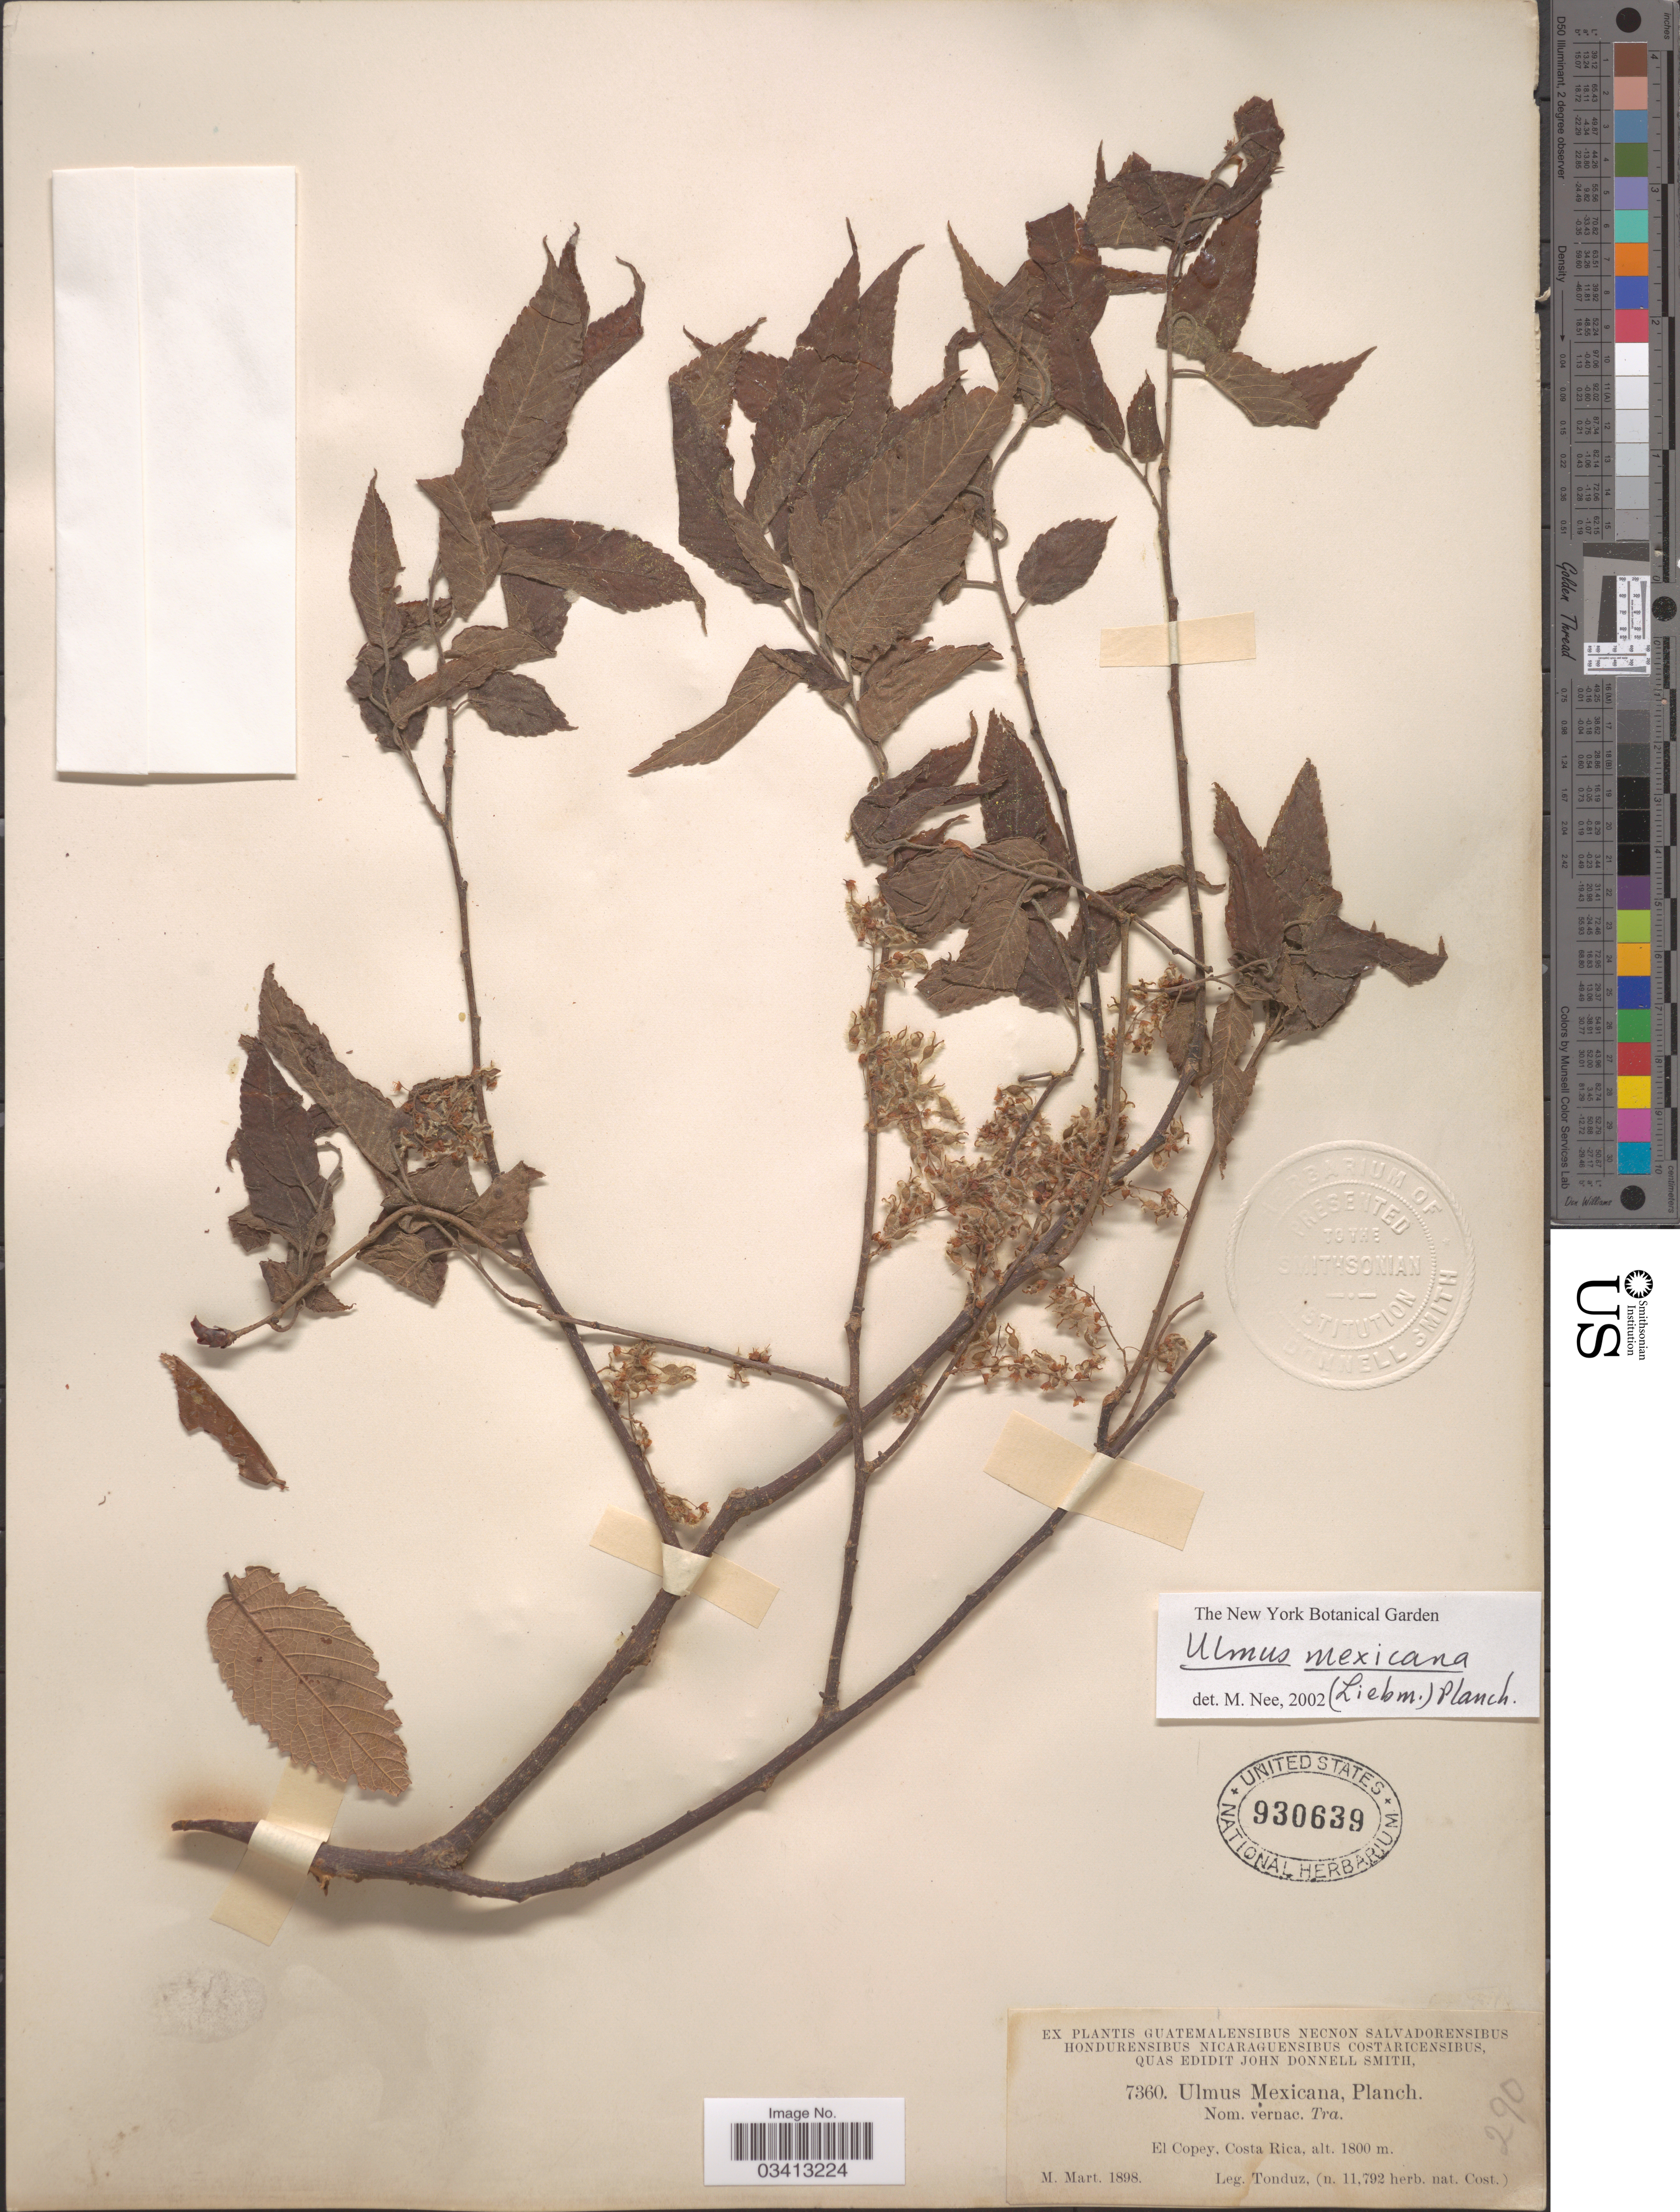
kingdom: Plantae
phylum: Tracheophyta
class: Magnoliopsida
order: Rosales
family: Ulmaceae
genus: Ulmus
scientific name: Ulmus mexicana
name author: (Liebm.) Planch.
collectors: Tonduz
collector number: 7360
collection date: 1898-03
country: Costa Rica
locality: El Copey.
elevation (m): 1800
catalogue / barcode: US 930639